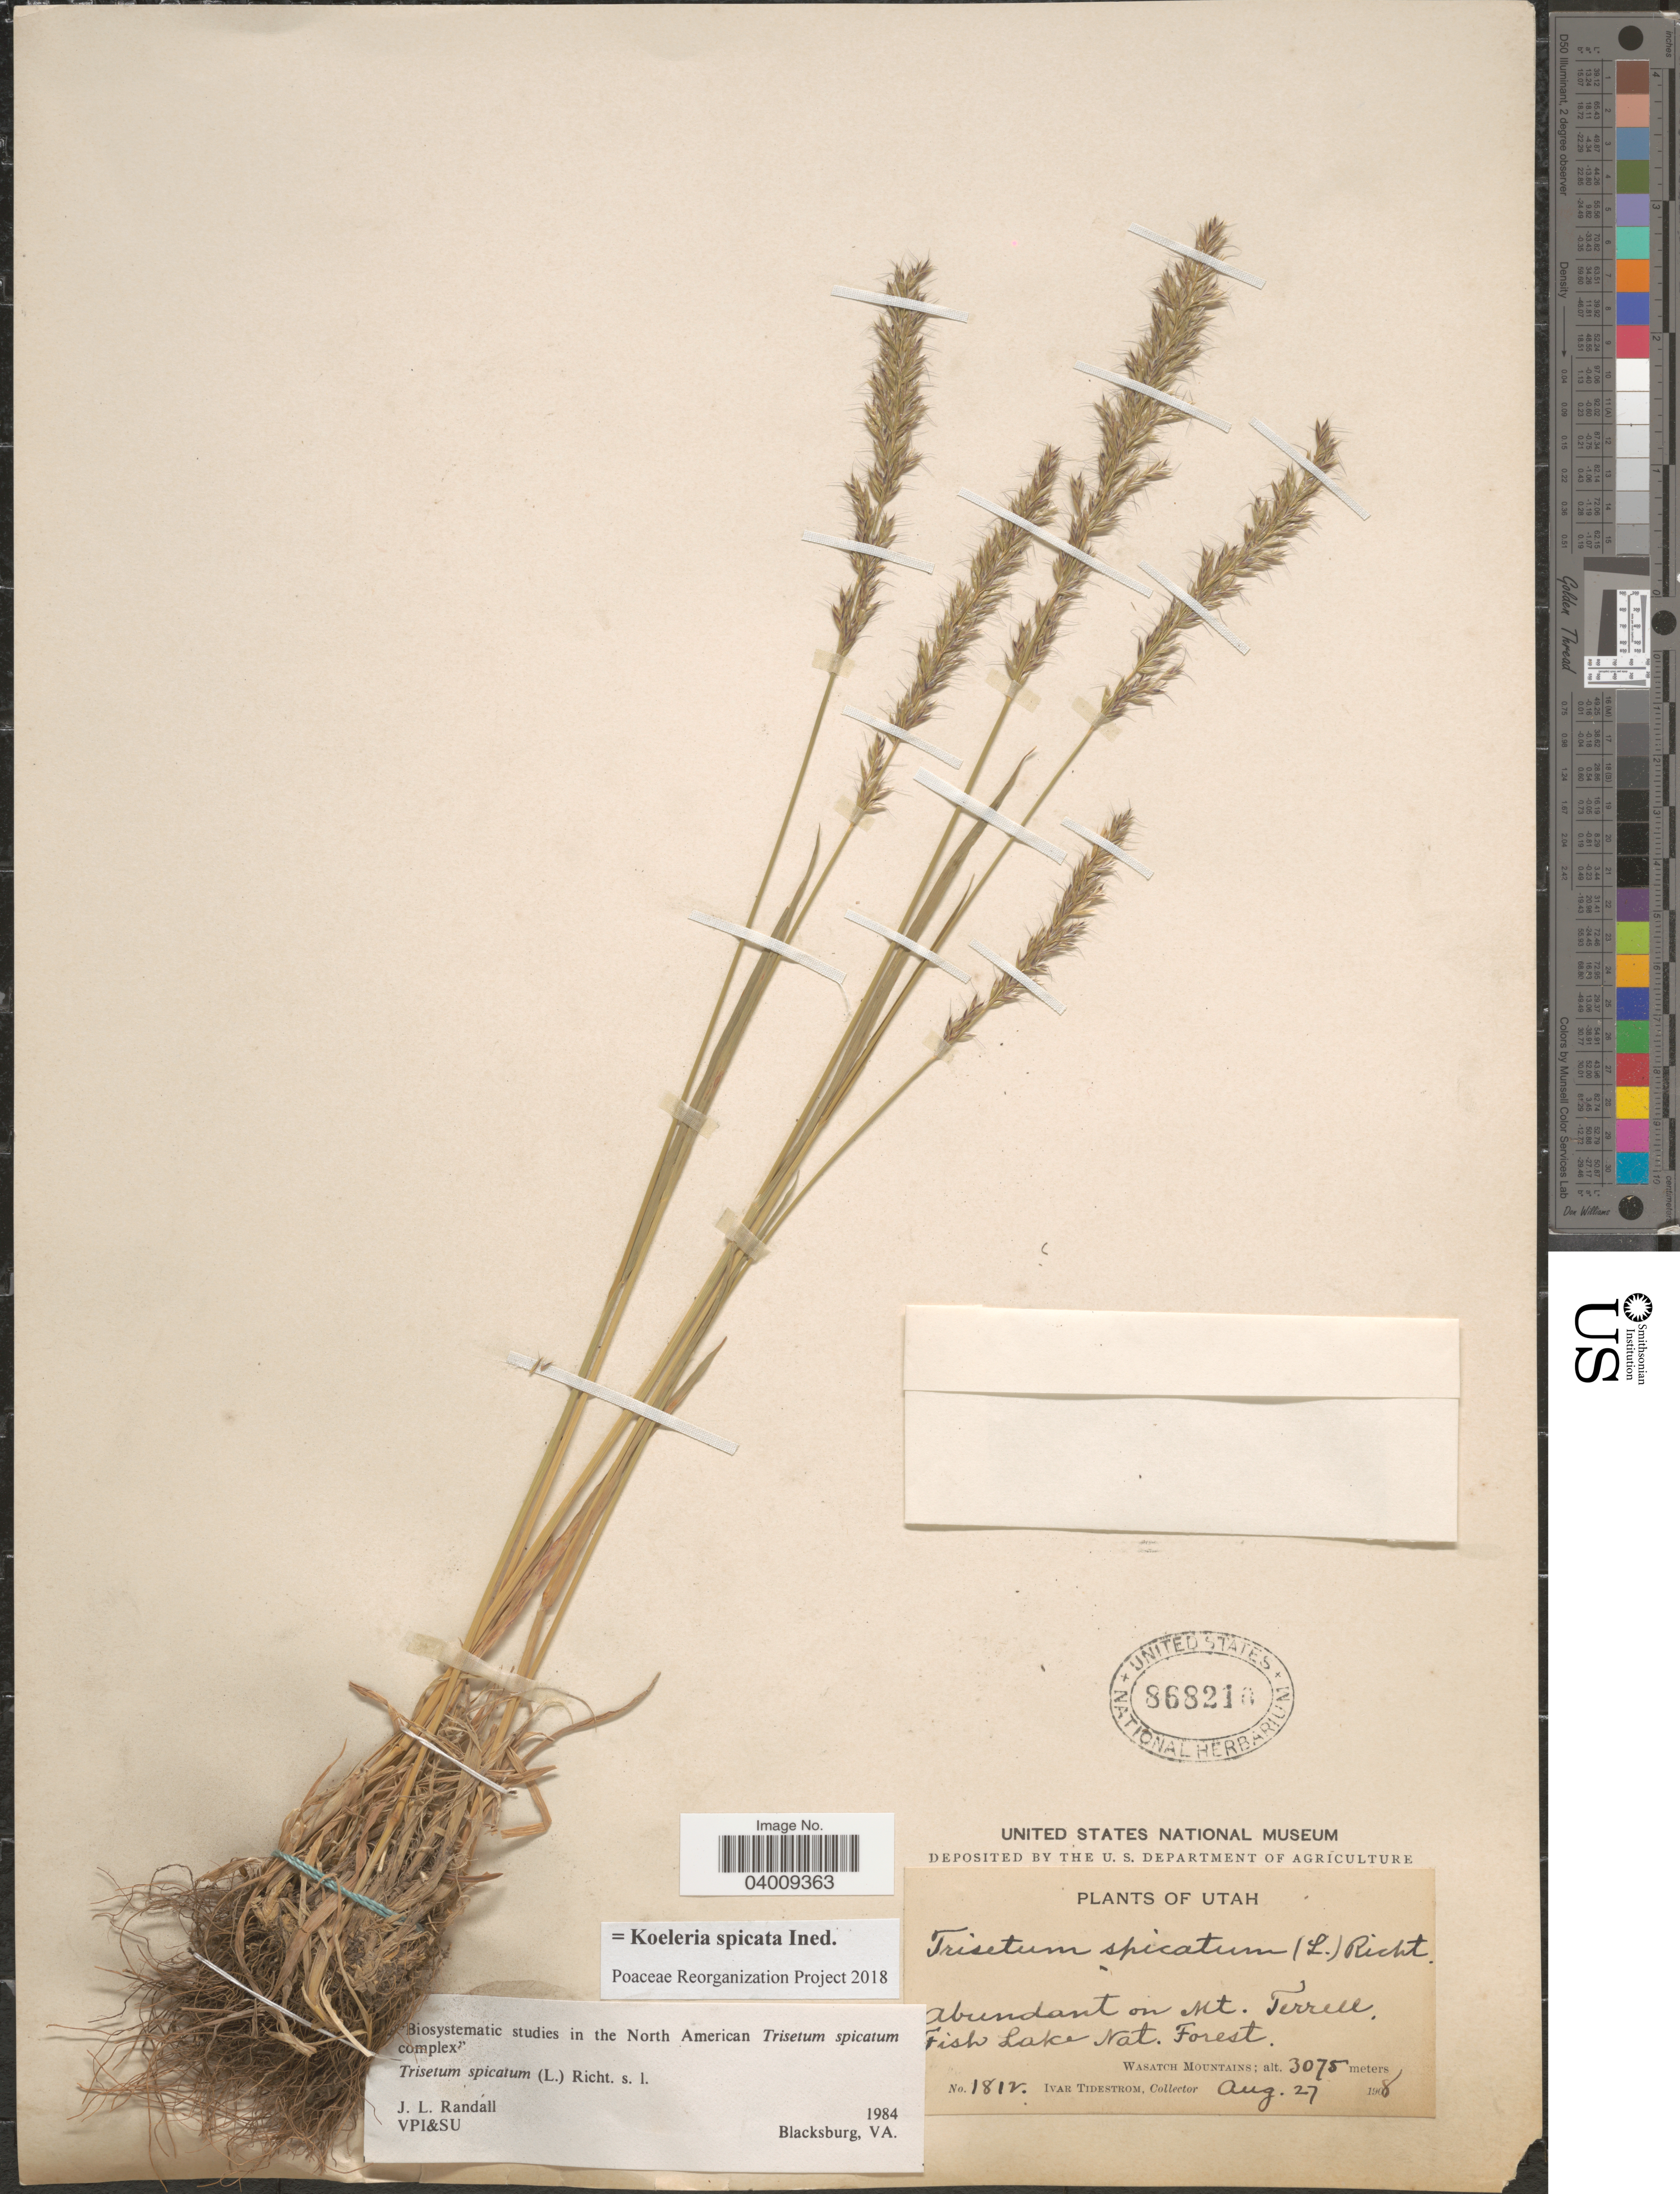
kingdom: Plantae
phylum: Tracheophyta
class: Liliopsida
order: Poales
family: Poaceae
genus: Koeleria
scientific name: Koeleria spicata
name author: (L.) Barberá et al.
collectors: I. F. Tidestrom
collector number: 1812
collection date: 1908-08-27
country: United States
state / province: Utah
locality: On Mt. Terrell, Fish Lake Nat. Forest. Wasatch Mountains.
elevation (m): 3075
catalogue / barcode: US 868210